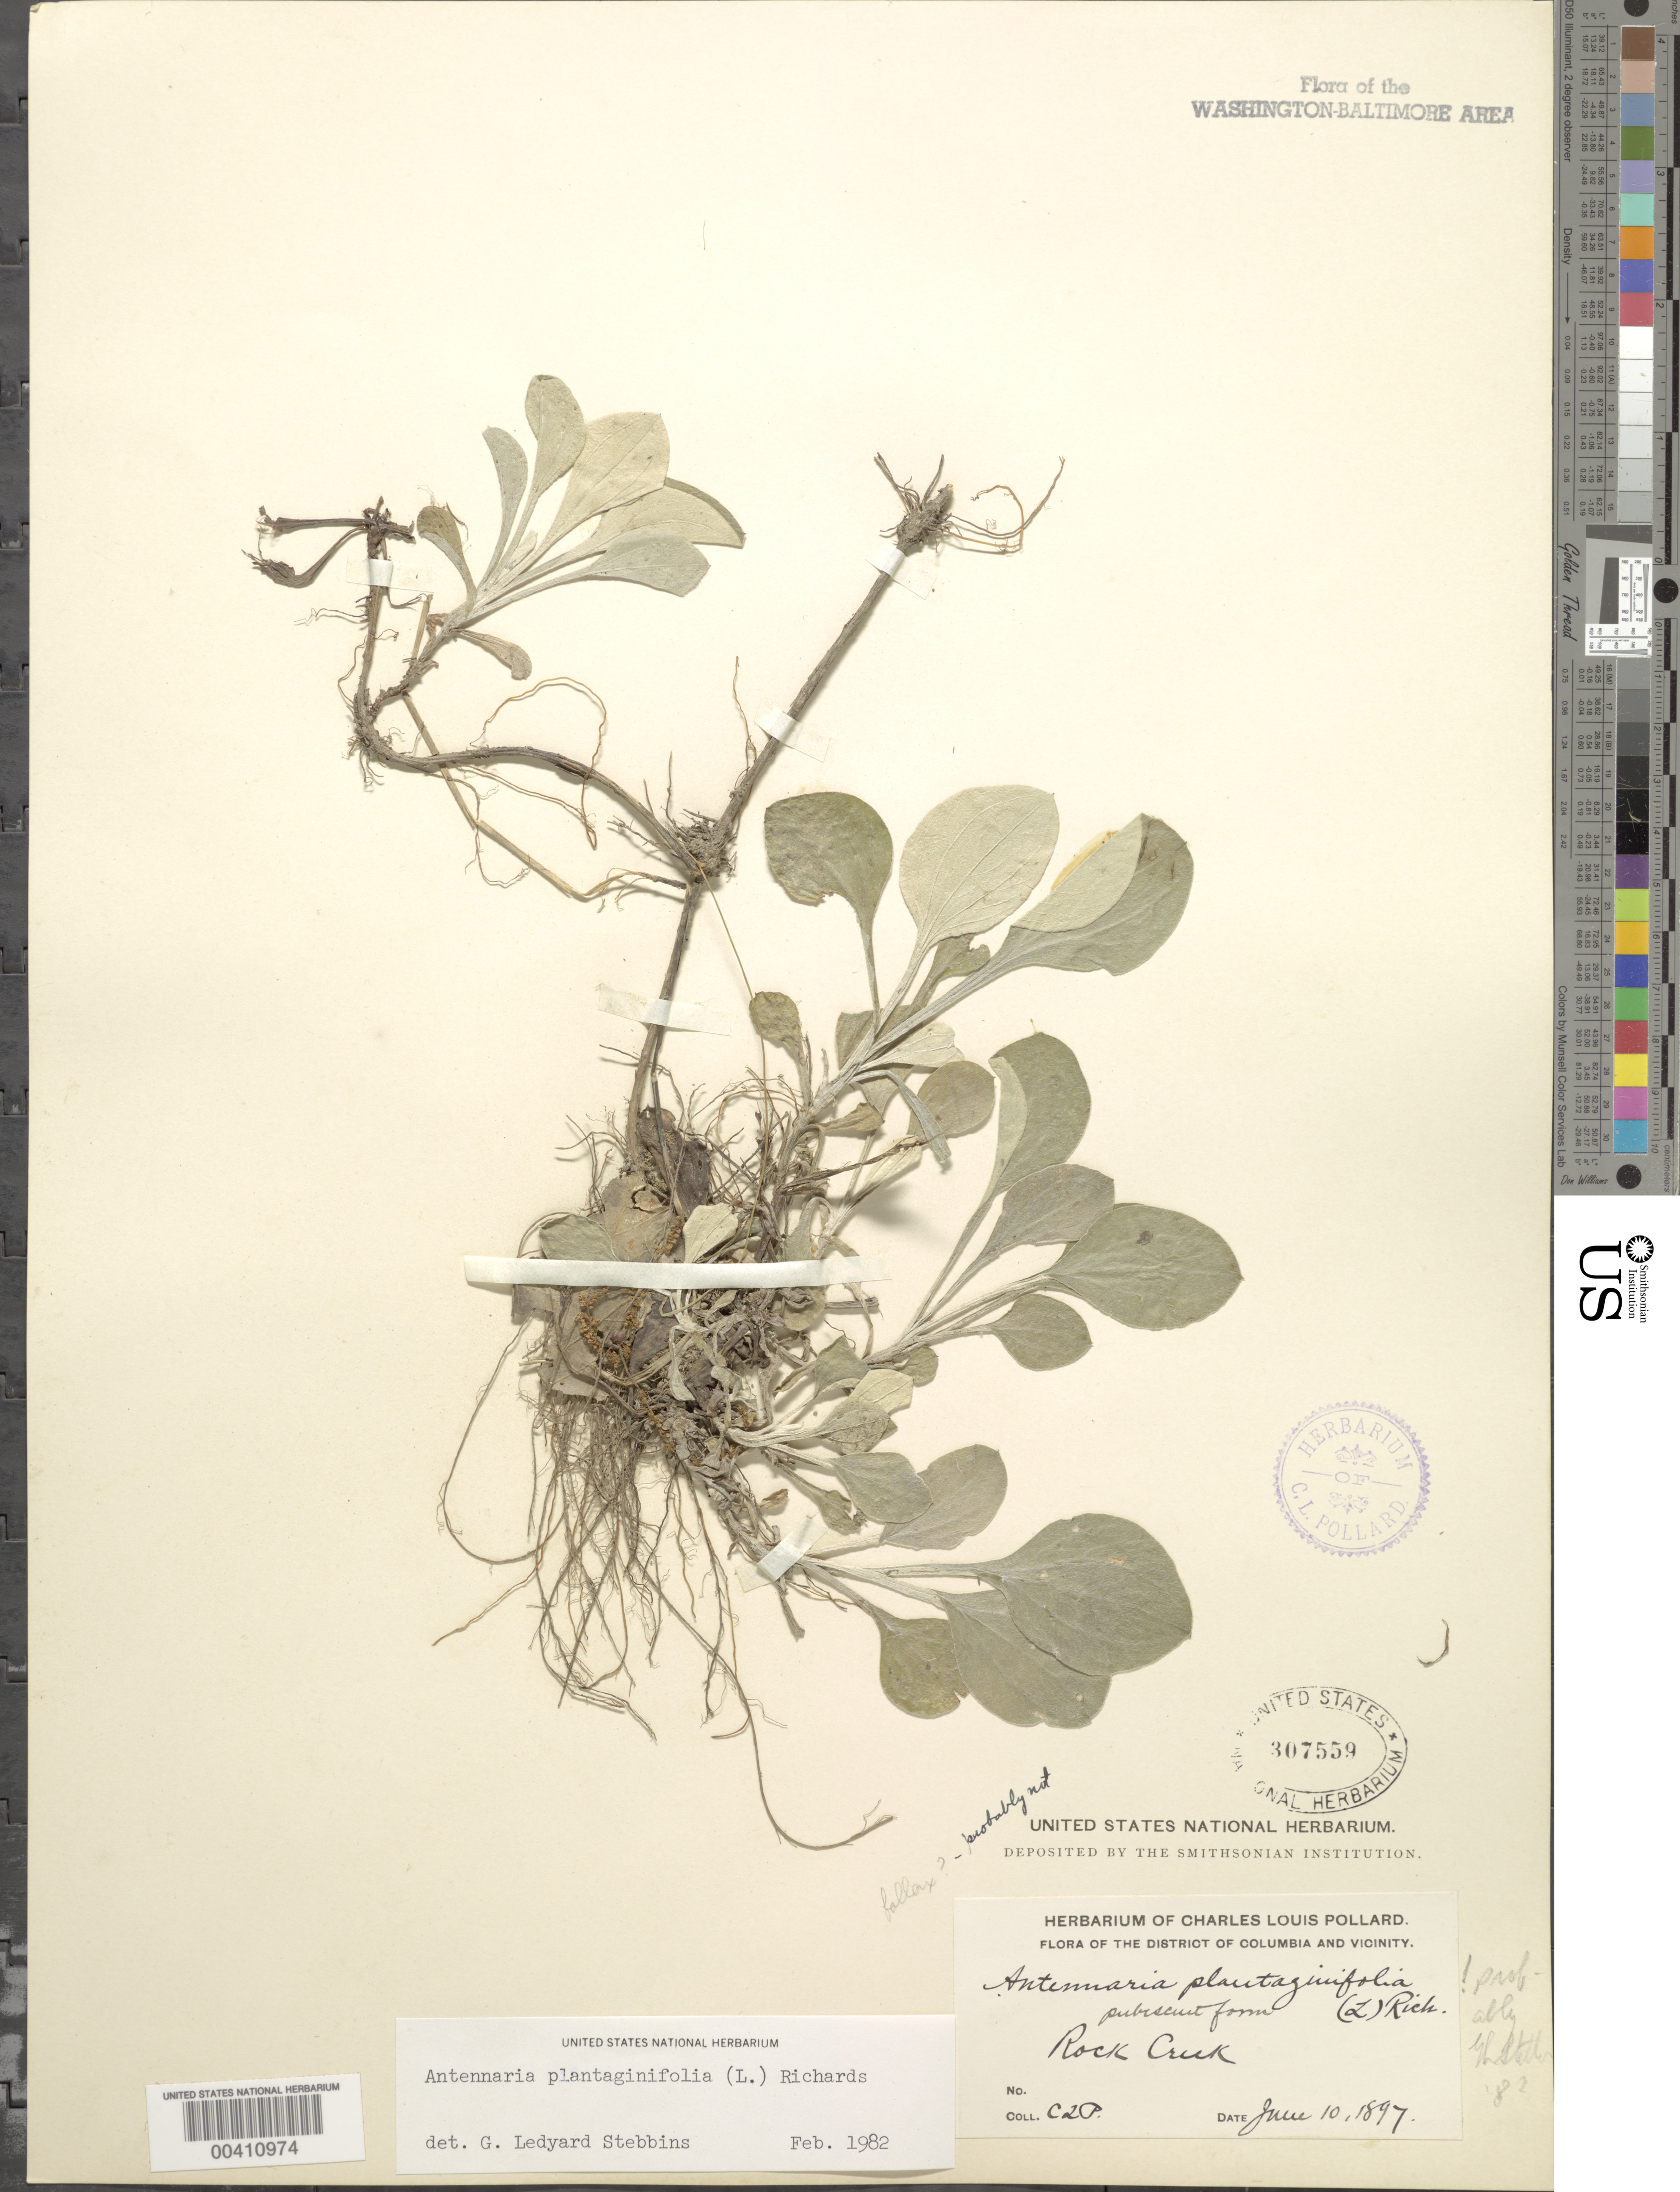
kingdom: Plantae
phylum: Tracheophyta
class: Magnoliopsida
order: Asterales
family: Asteraceae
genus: Antennaria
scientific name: Antennaria plantaginifolia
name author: (L.) Richardson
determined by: Stebbins, G. L.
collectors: C. L. Pollard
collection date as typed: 10 Jun 1897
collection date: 1897-06-10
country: United States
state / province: District of Columbia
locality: Rock Creek Rock Creek Park & vicinity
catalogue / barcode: US 307559